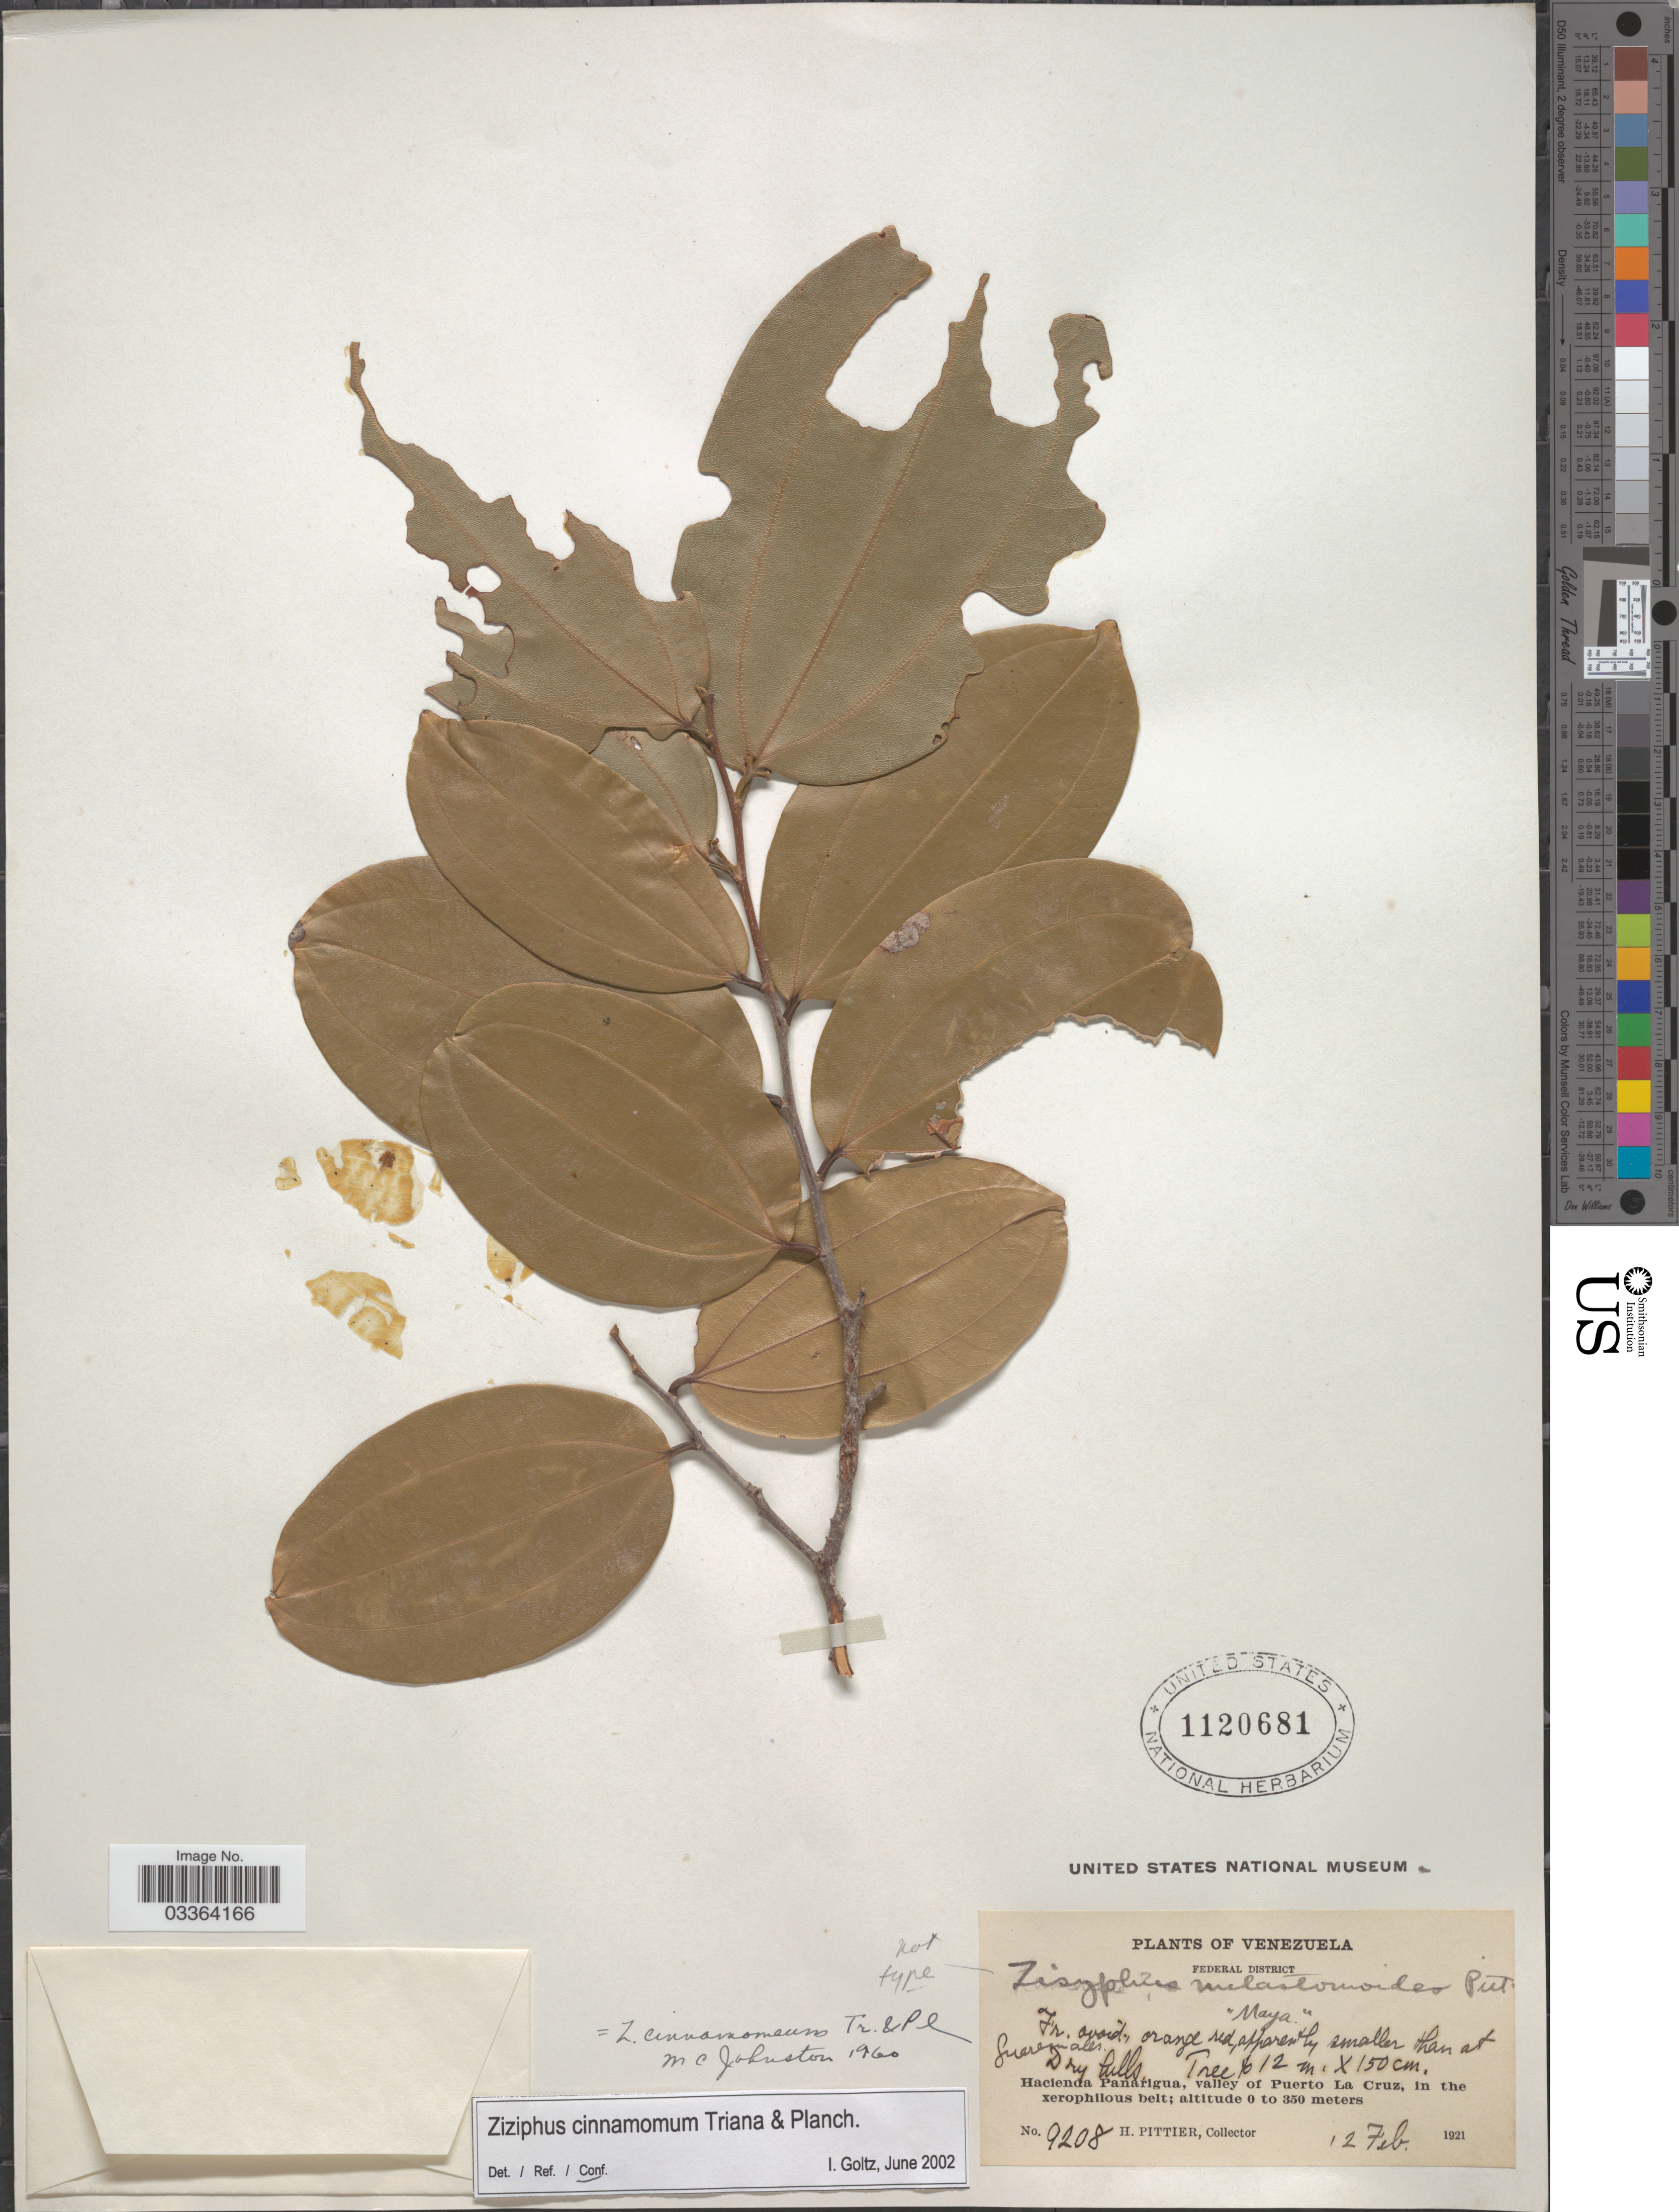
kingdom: Plantae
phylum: Tracheophyta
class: Magnoliopsida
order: Rosales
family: Rhamnaceae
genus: Sarcomphalus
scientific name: Sarcomphalus cinnamomum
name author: (Triana & Planch.) Hauenschild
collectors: H. F. Pittier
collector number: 9208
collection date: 1921-02-12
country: Venezuela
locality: Federal District, Hacienda Panarigua, valley of Puerto La Cruz, in the xerophilious belt.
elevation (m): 0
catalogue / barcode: US 1120681